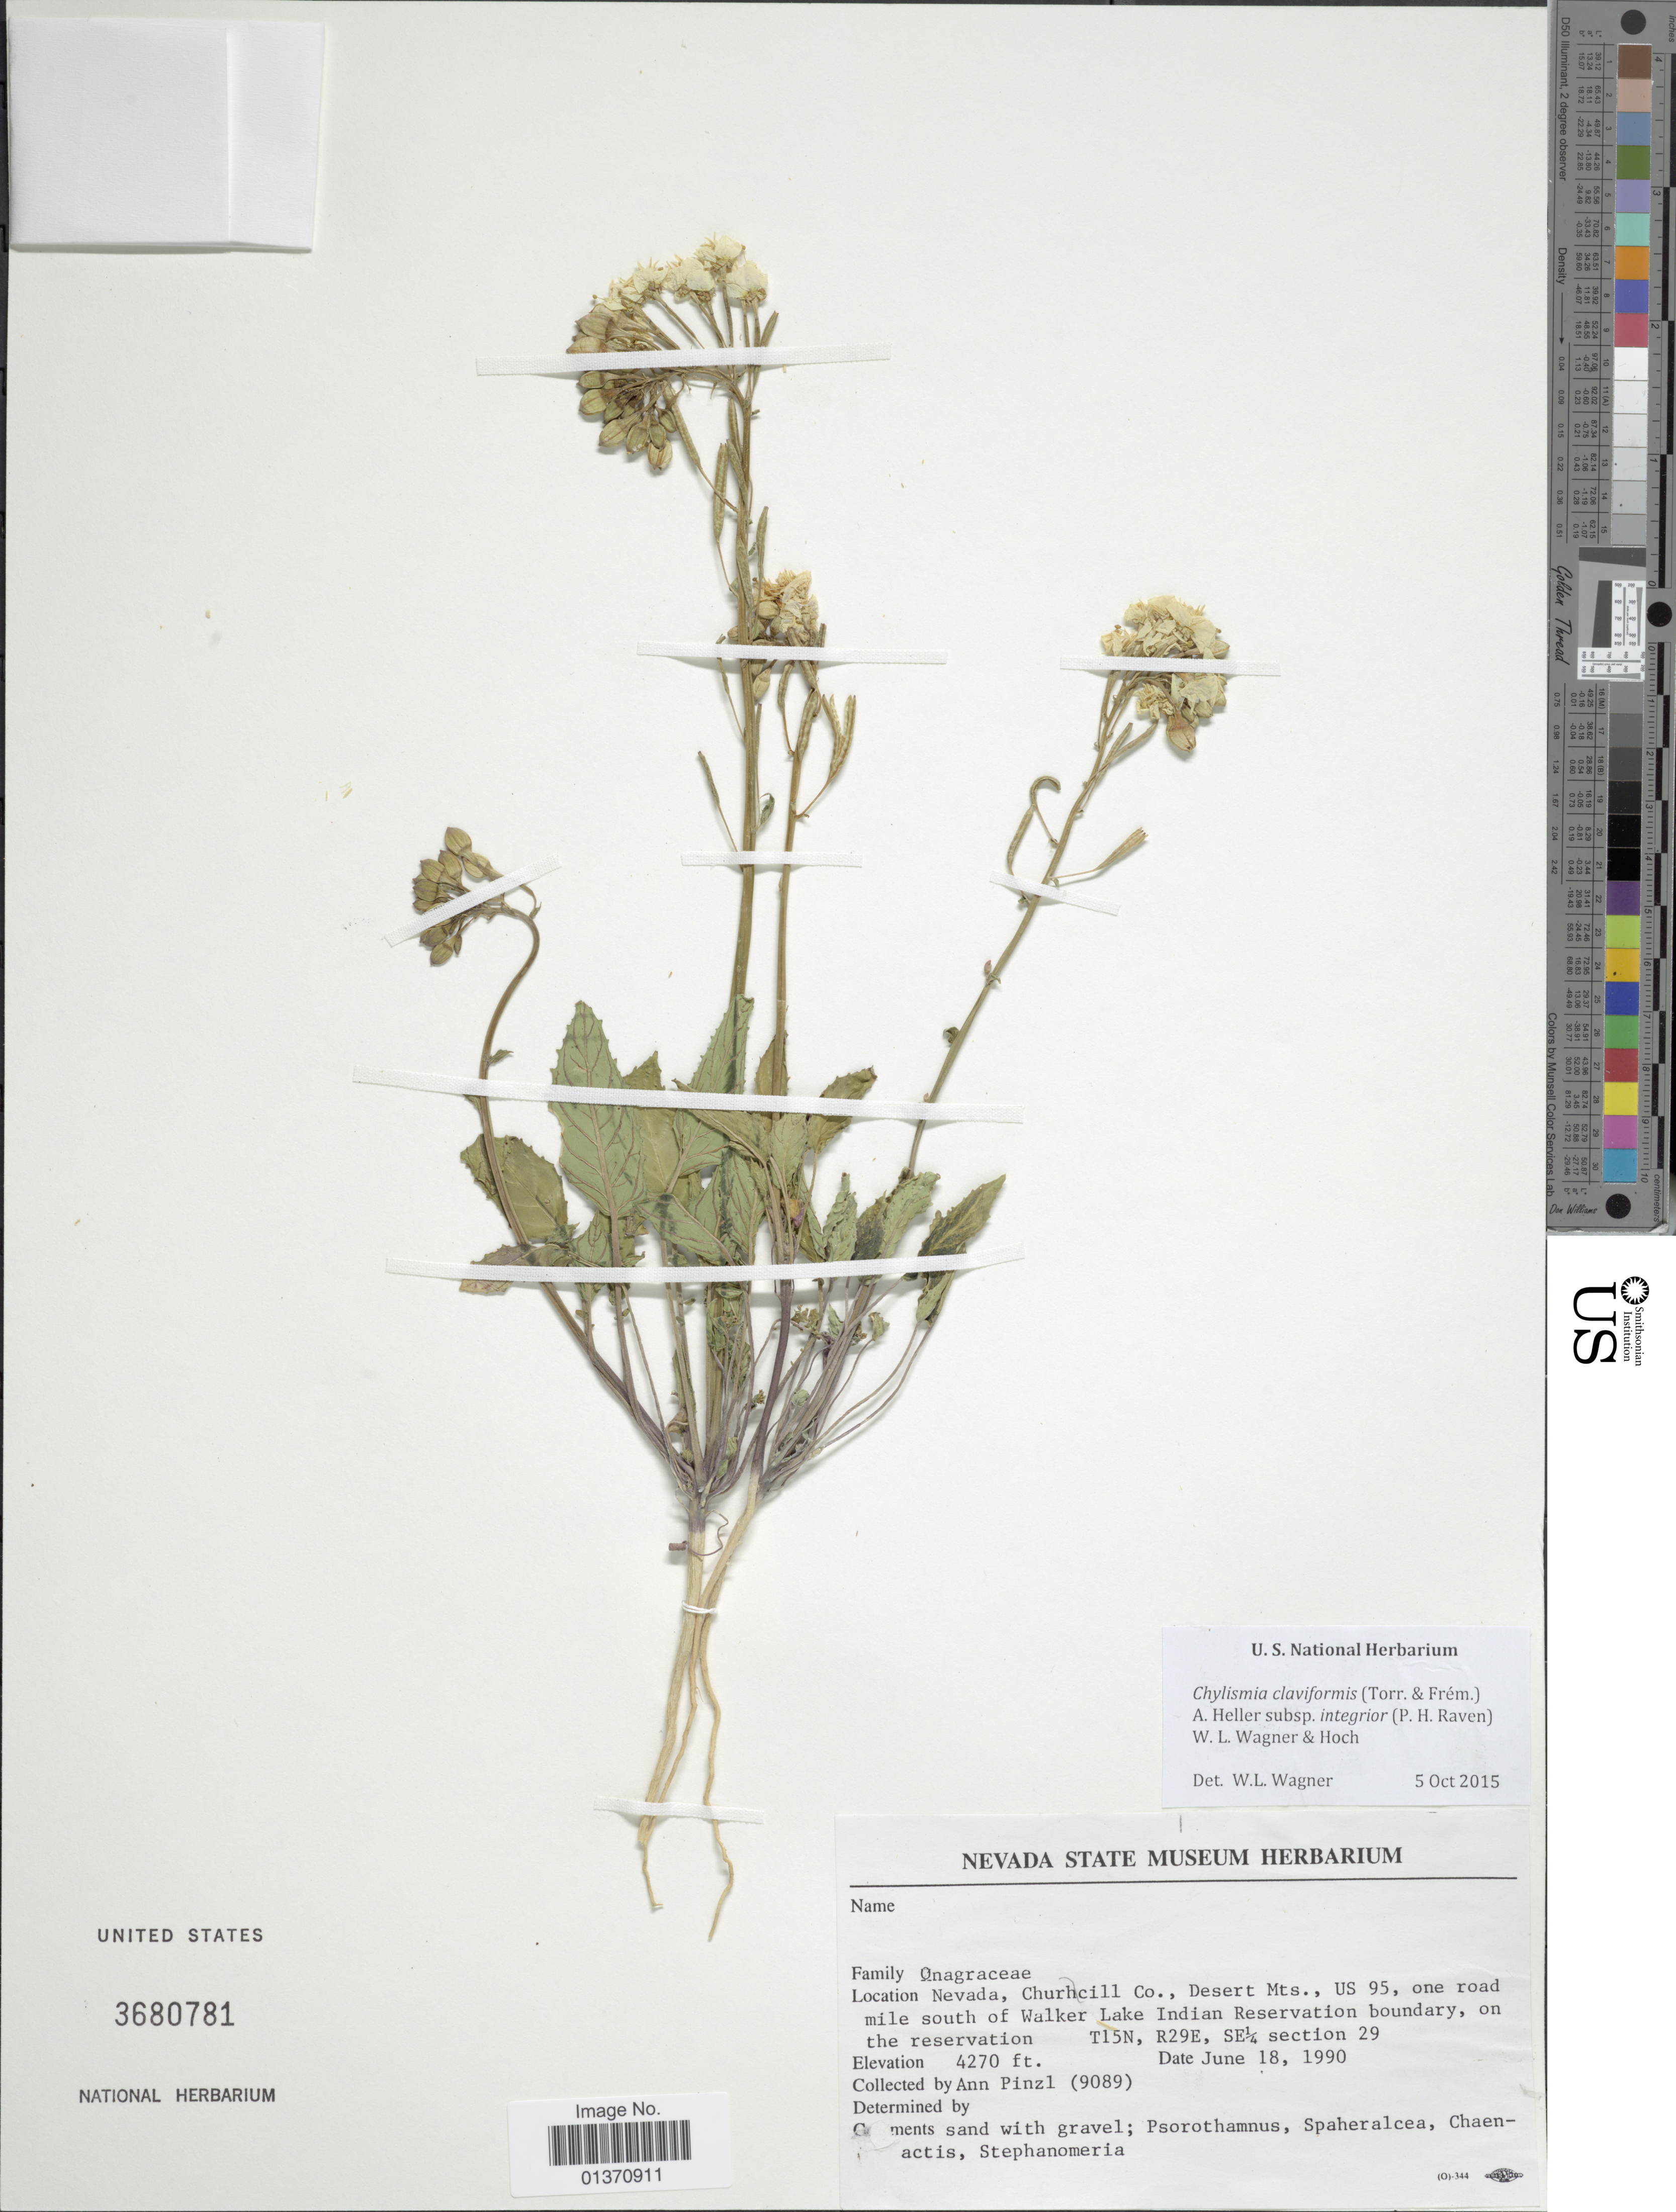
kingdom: Plantae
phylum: Tracheophyta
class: Magnoliopsida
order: Myrtales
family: Onagraceae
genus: Chylismia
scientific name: Chylismia claviformis subsp. integrior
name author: (P.H. Raven) W.L. Wagner & Hoch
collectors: A. Pinzl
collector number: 9089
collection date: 1990-06-18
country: United States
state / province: Nevada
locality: Churchill Co., Desert Mts., US 95, one road mile south of Walker Lake Indian Reservation boundary, on the reservation. T15N, R29E, SE¼ section 29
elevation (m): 1301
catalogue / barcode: US 3680781